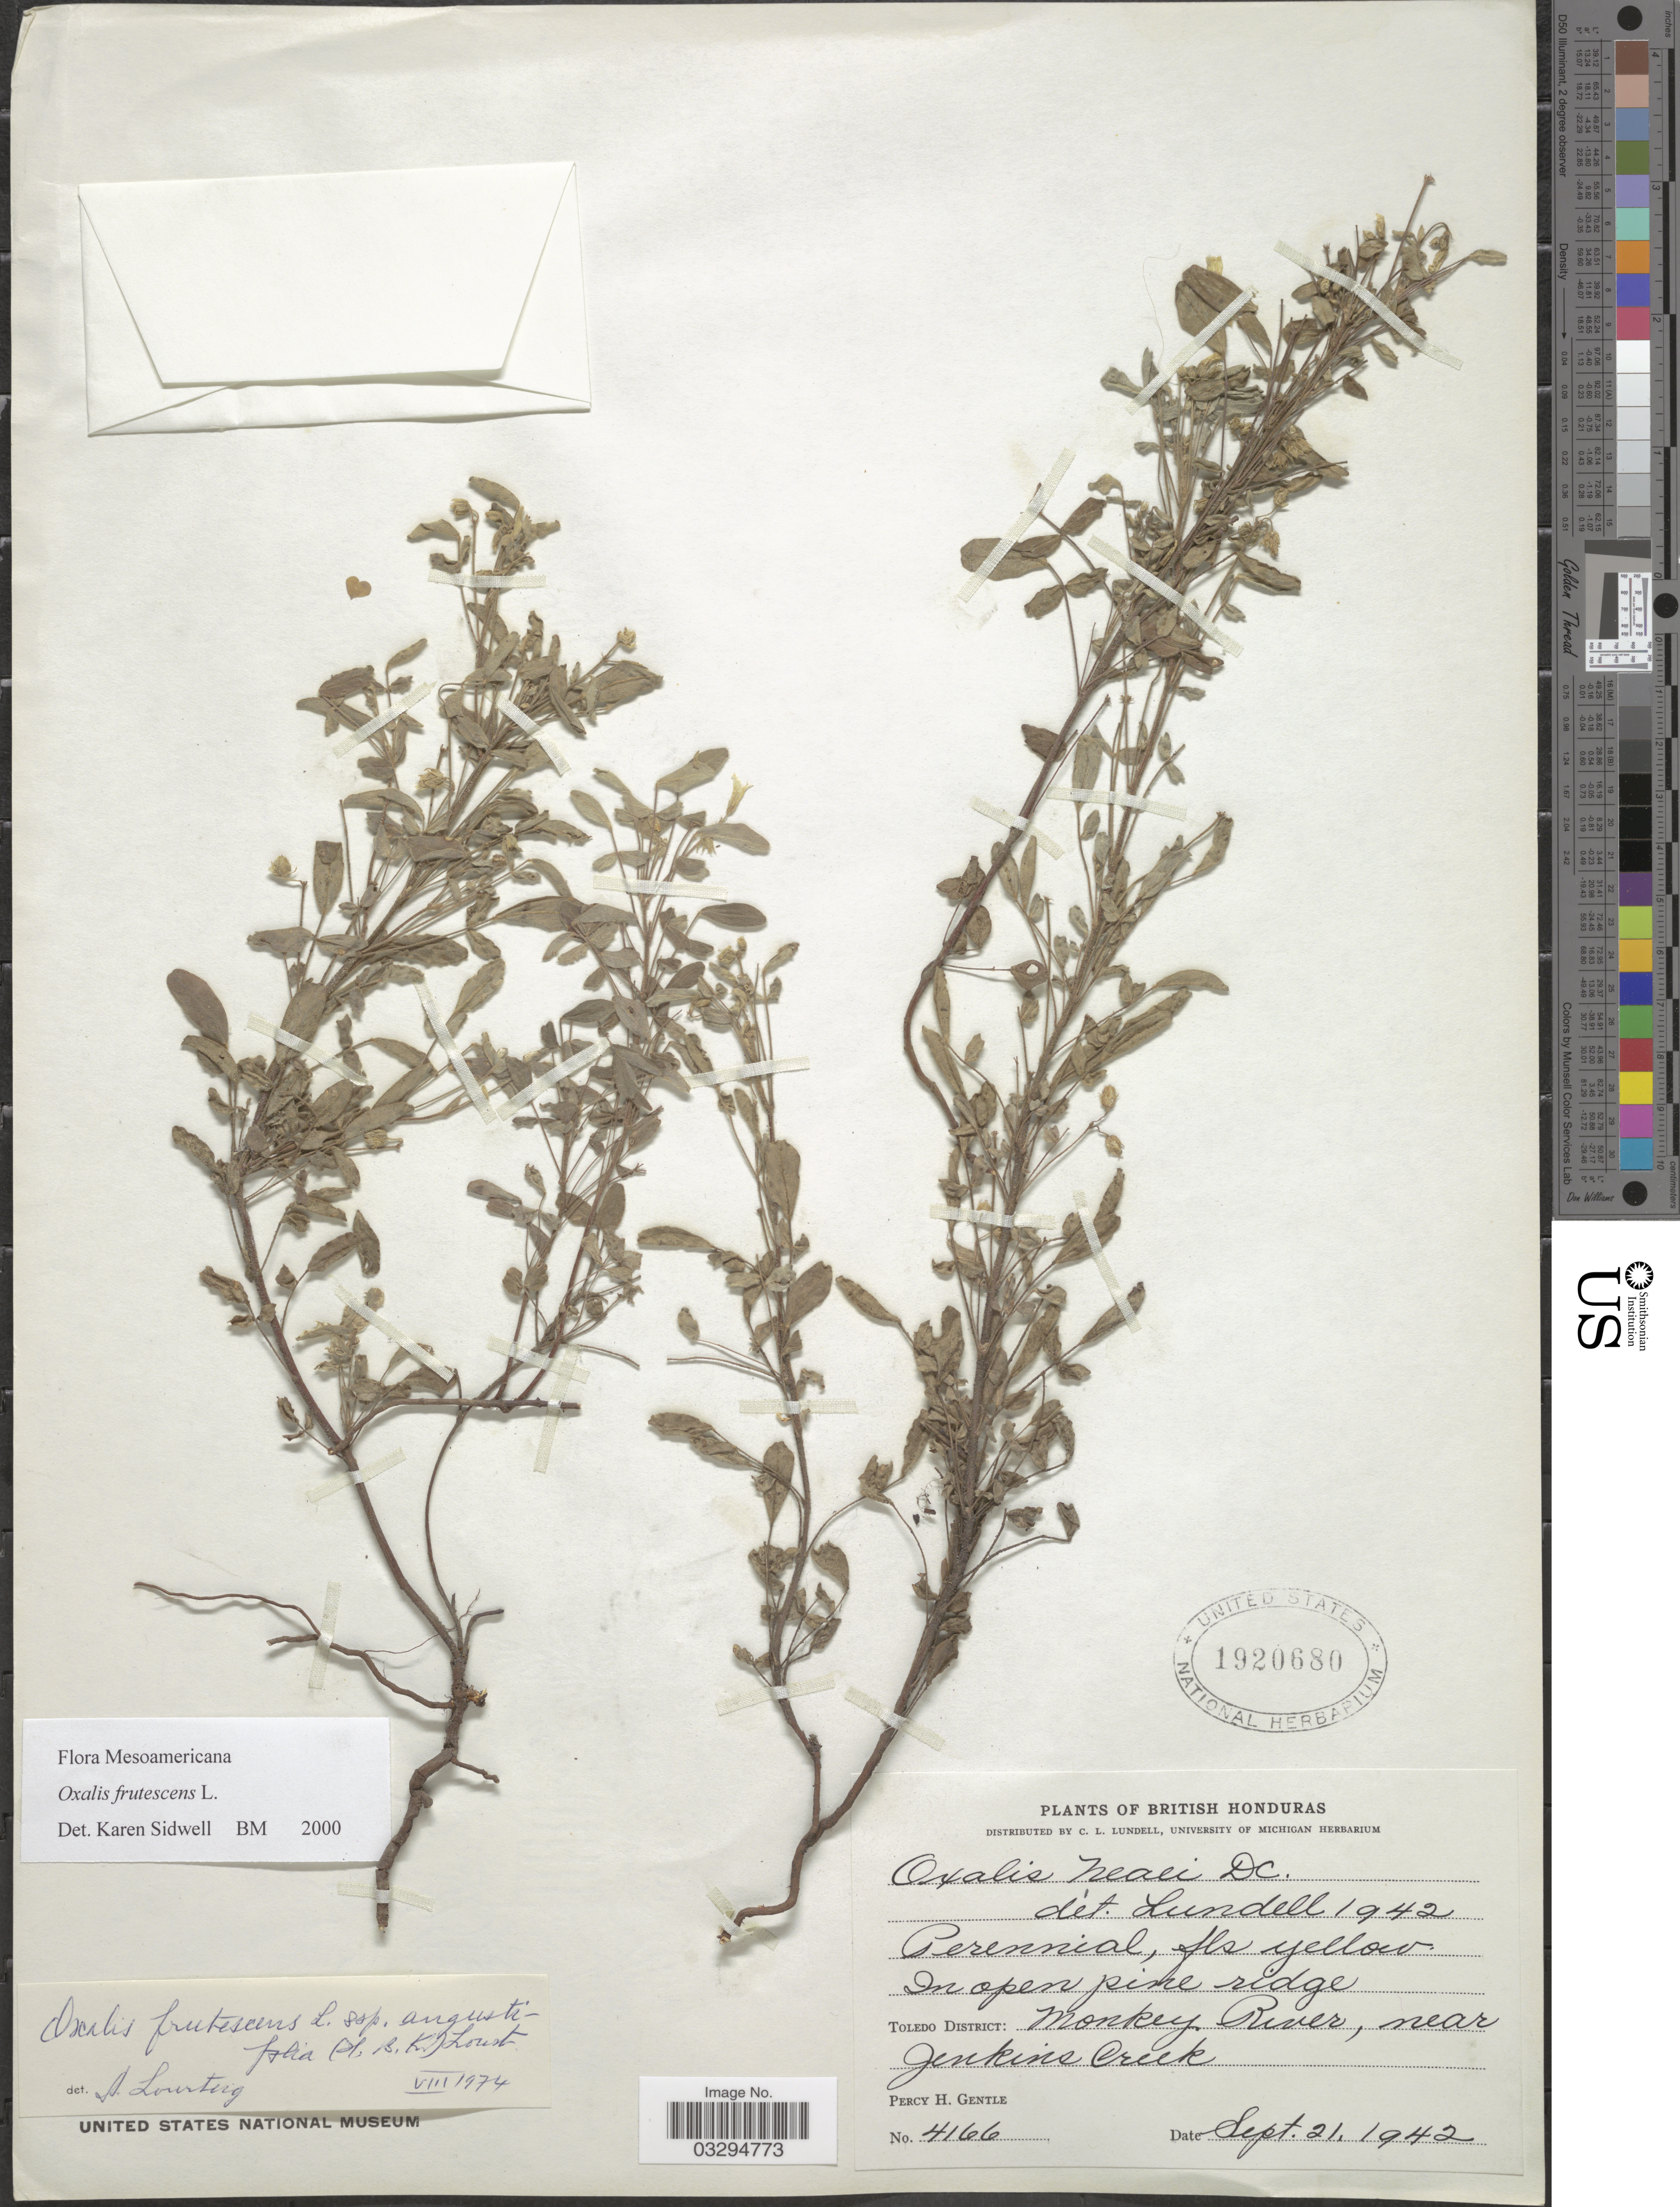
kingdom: Plantae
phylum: Tracheophyta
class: Magnoliopsida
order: Oxalidales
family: Oxalidaceae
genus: Oxalis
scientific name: Oxalis frutescens subsp. angustifolia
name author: (Kunth) Lourteig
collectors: P. H. Gentle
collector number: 4166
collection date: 1942-09-21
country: Belize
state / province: Toledo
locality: British Honduras. Toledo District: Monkey River, near Jenkins Creek.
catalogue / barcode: US 1920680